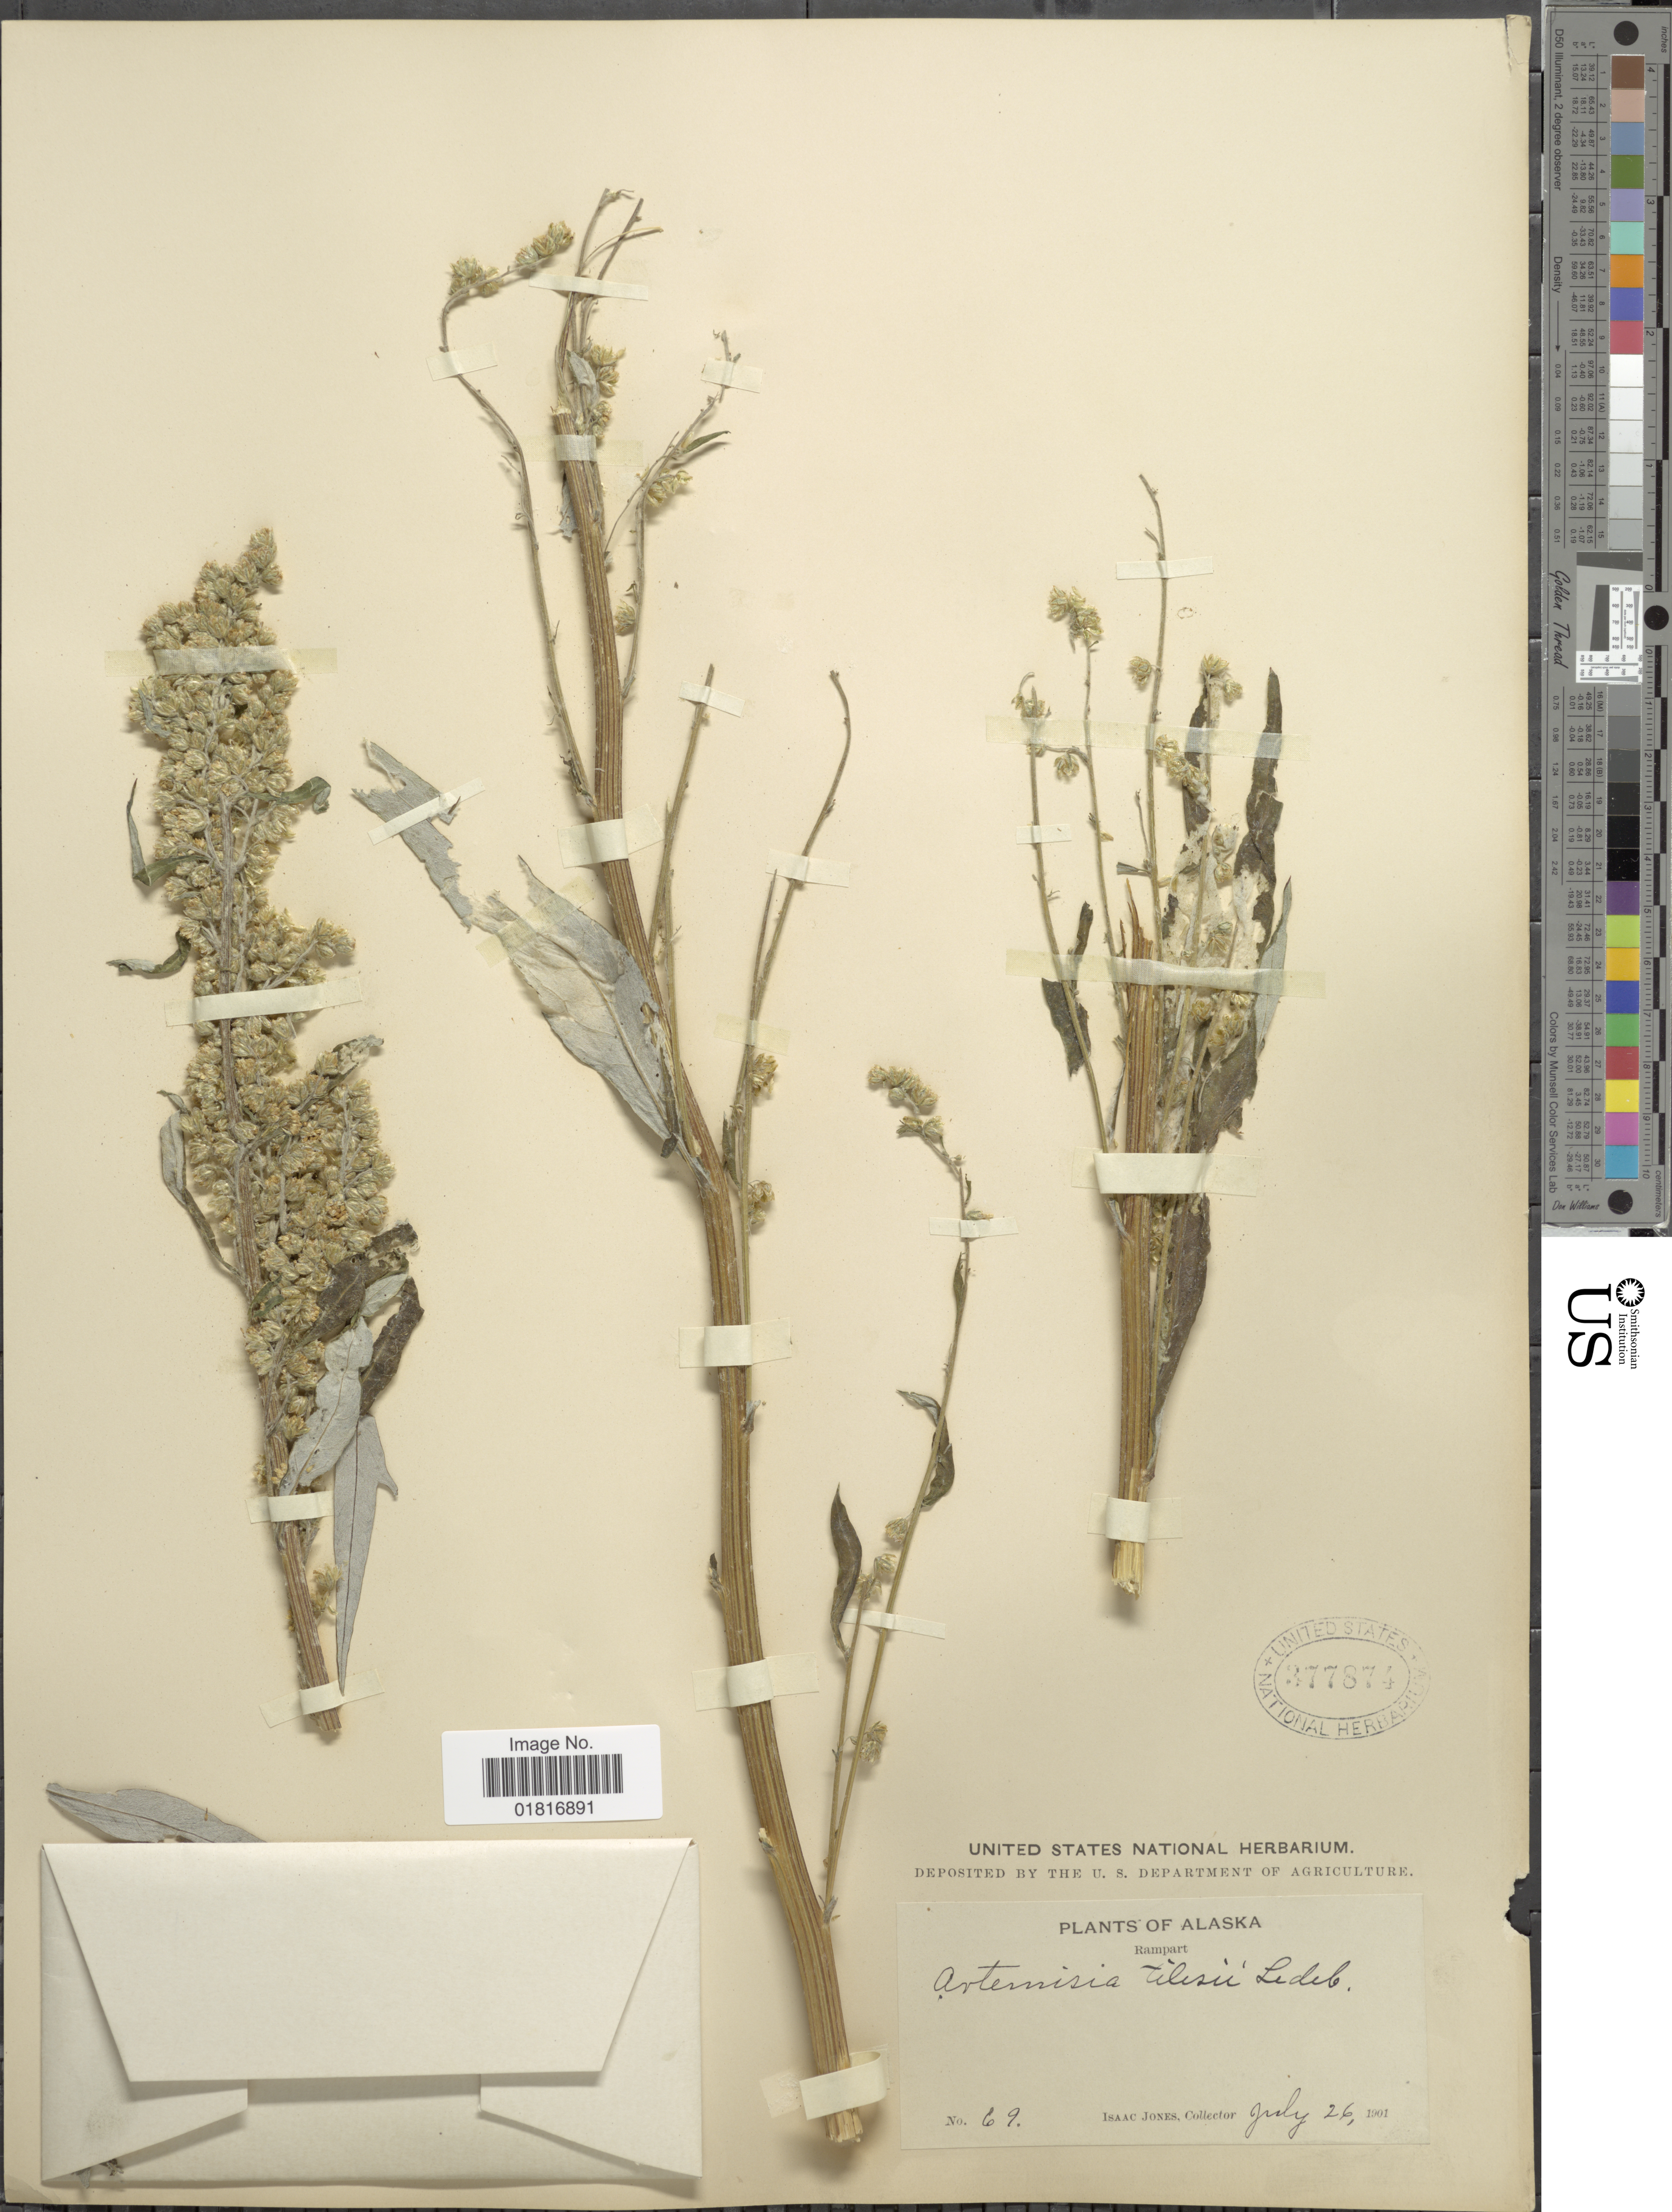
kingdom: Plantae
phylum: Tracheophyta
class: Magnoliopsida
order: Asterales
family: Asteraceae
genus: Artemisia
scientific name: Artemisia tilesii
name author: Ledeb.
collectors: I. Jones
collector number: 69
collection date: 1901-07-26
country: United States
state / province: Alaska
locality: Rampart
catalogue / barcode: US 377874